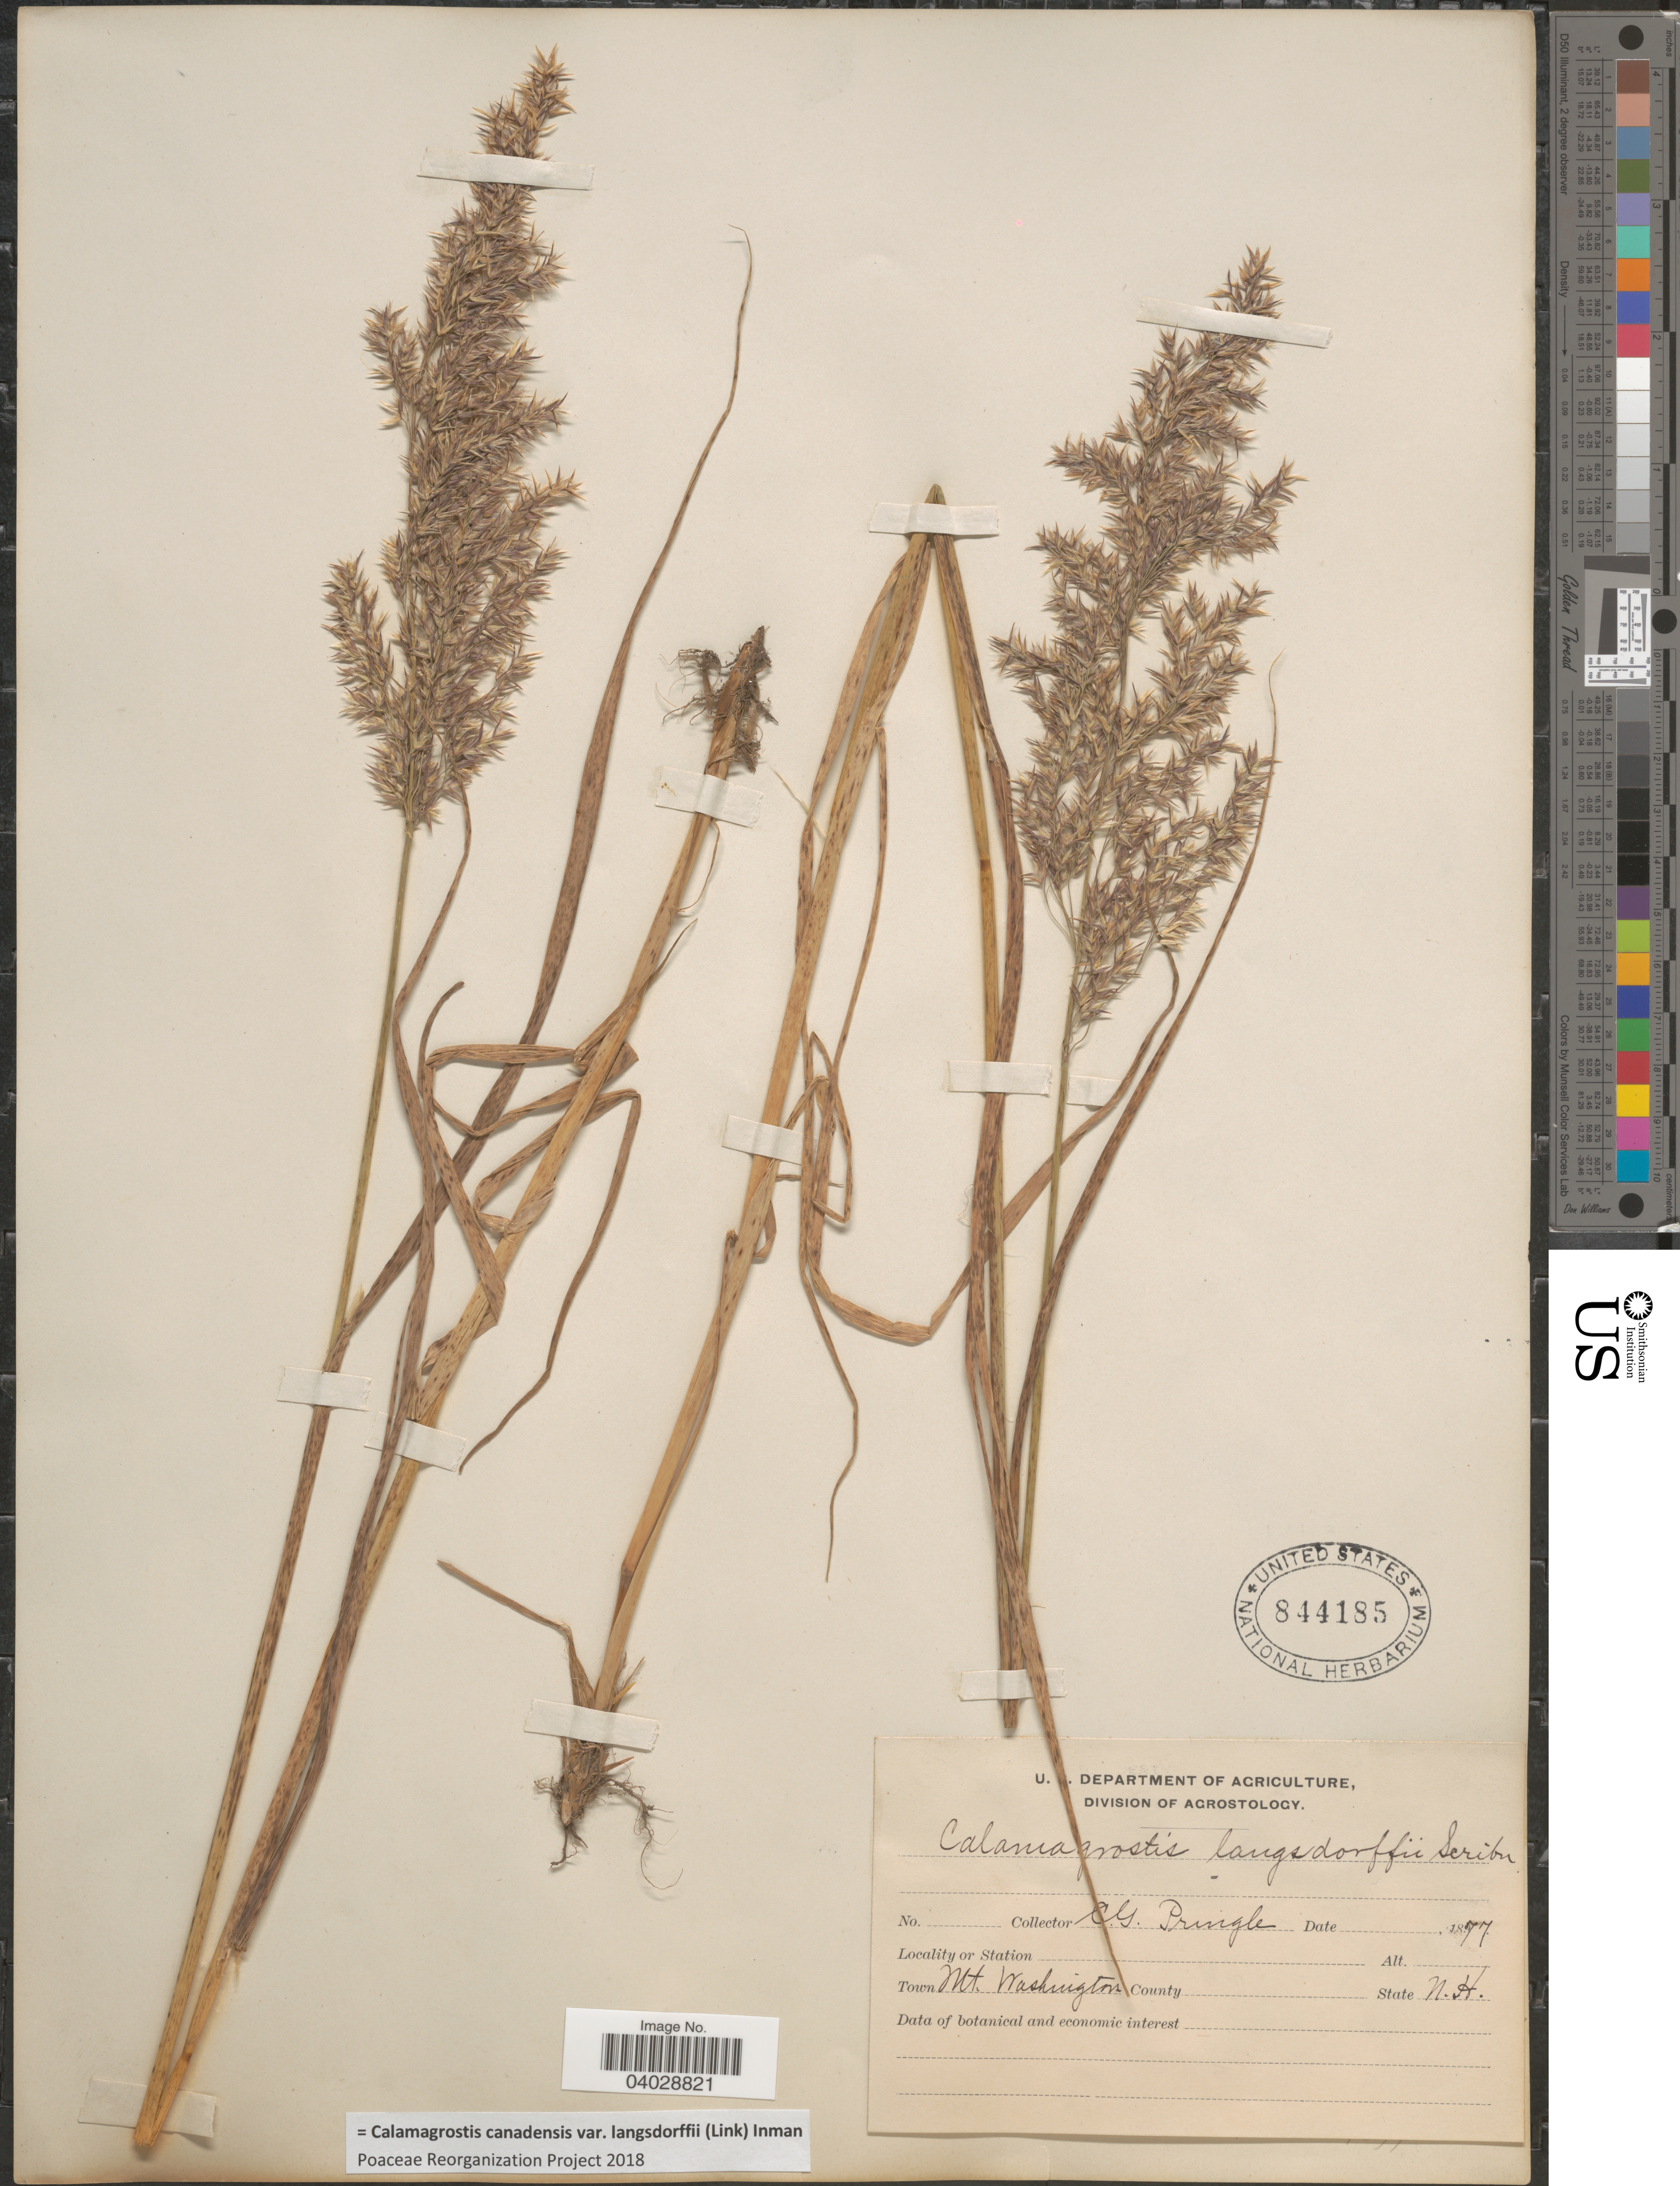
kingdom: Plantae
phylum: Tracheophyta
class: Liliopsida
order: Poales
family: Poaceae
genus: Calamagrostis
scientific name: Calamagrostis canadensis var. langsdorffii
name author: (Link) Inman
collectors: C. G. Pringle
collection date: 1877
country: United States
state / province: New Hampshire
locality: Mt. Washington.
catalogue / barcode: US 844185